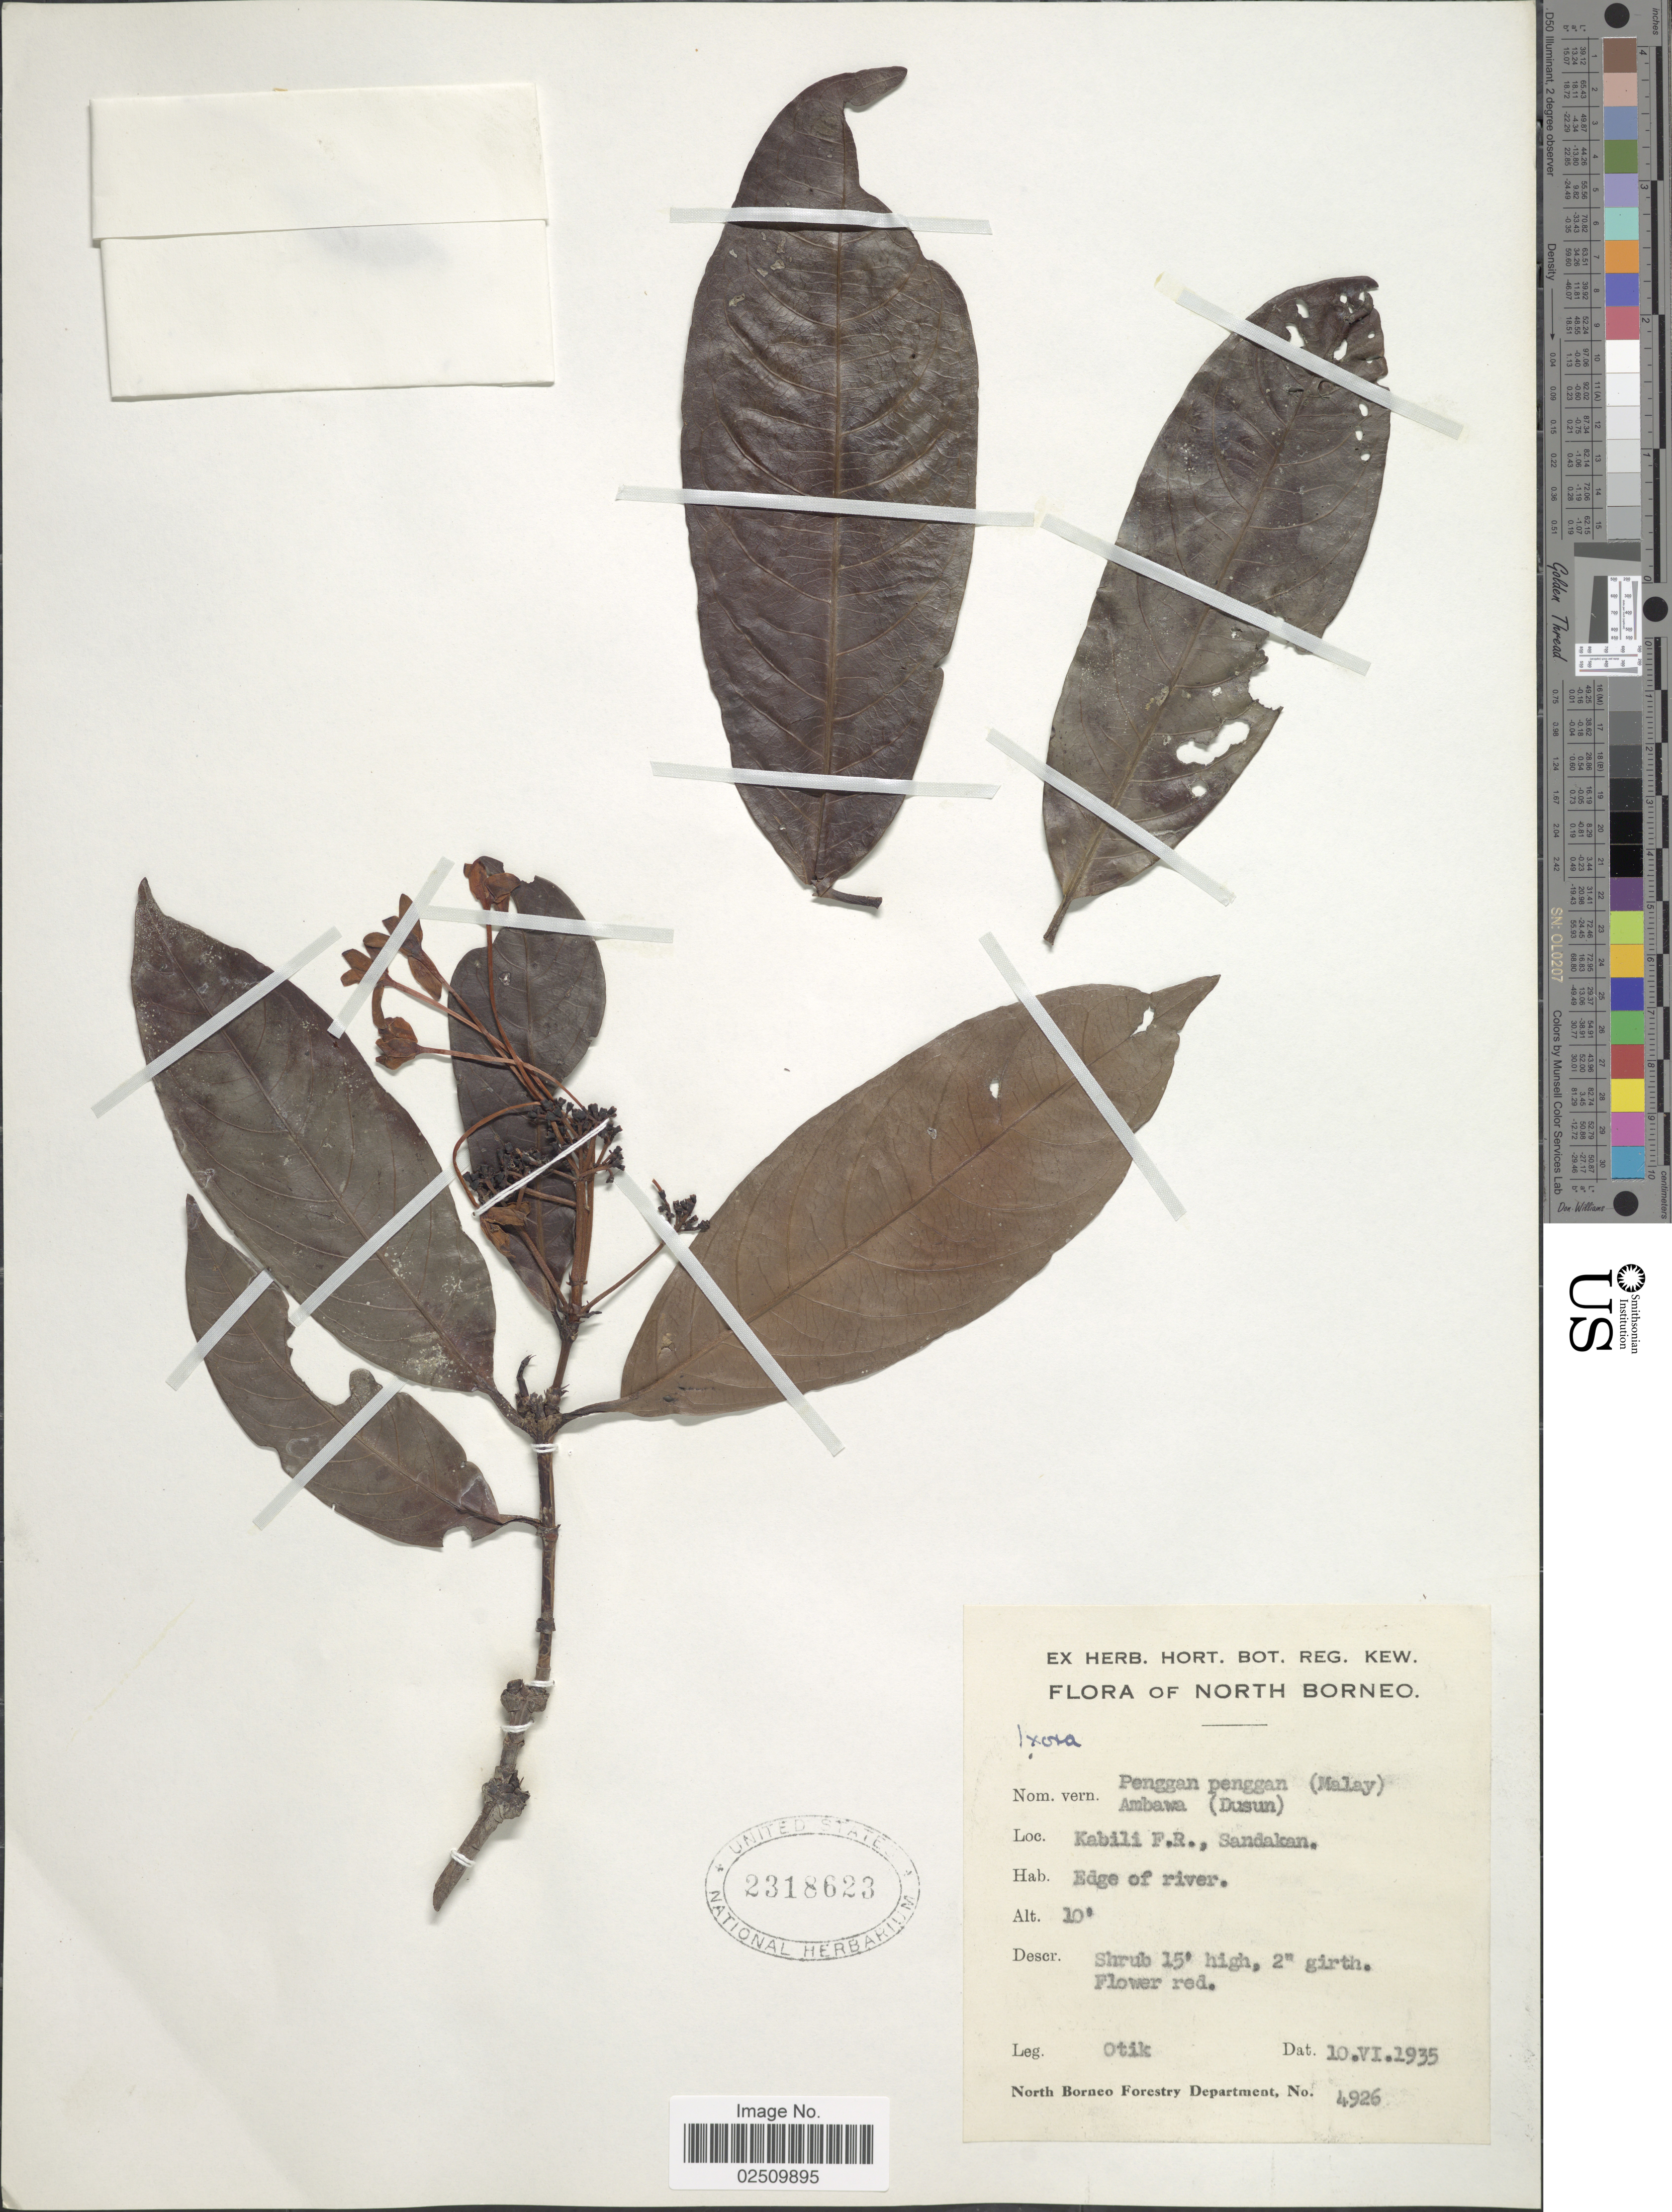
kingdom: Plantae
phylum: Tracheophyta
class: Magnoliopsida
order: Gentianales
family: Rubiaceae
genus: Ixora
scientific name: Ixora sp.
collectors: Otik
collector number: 4926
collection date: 1935-06-10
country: Malaysia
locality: North Borneo. Kabili F.R., Sandakan.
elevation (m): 3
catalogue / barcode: US 2318623